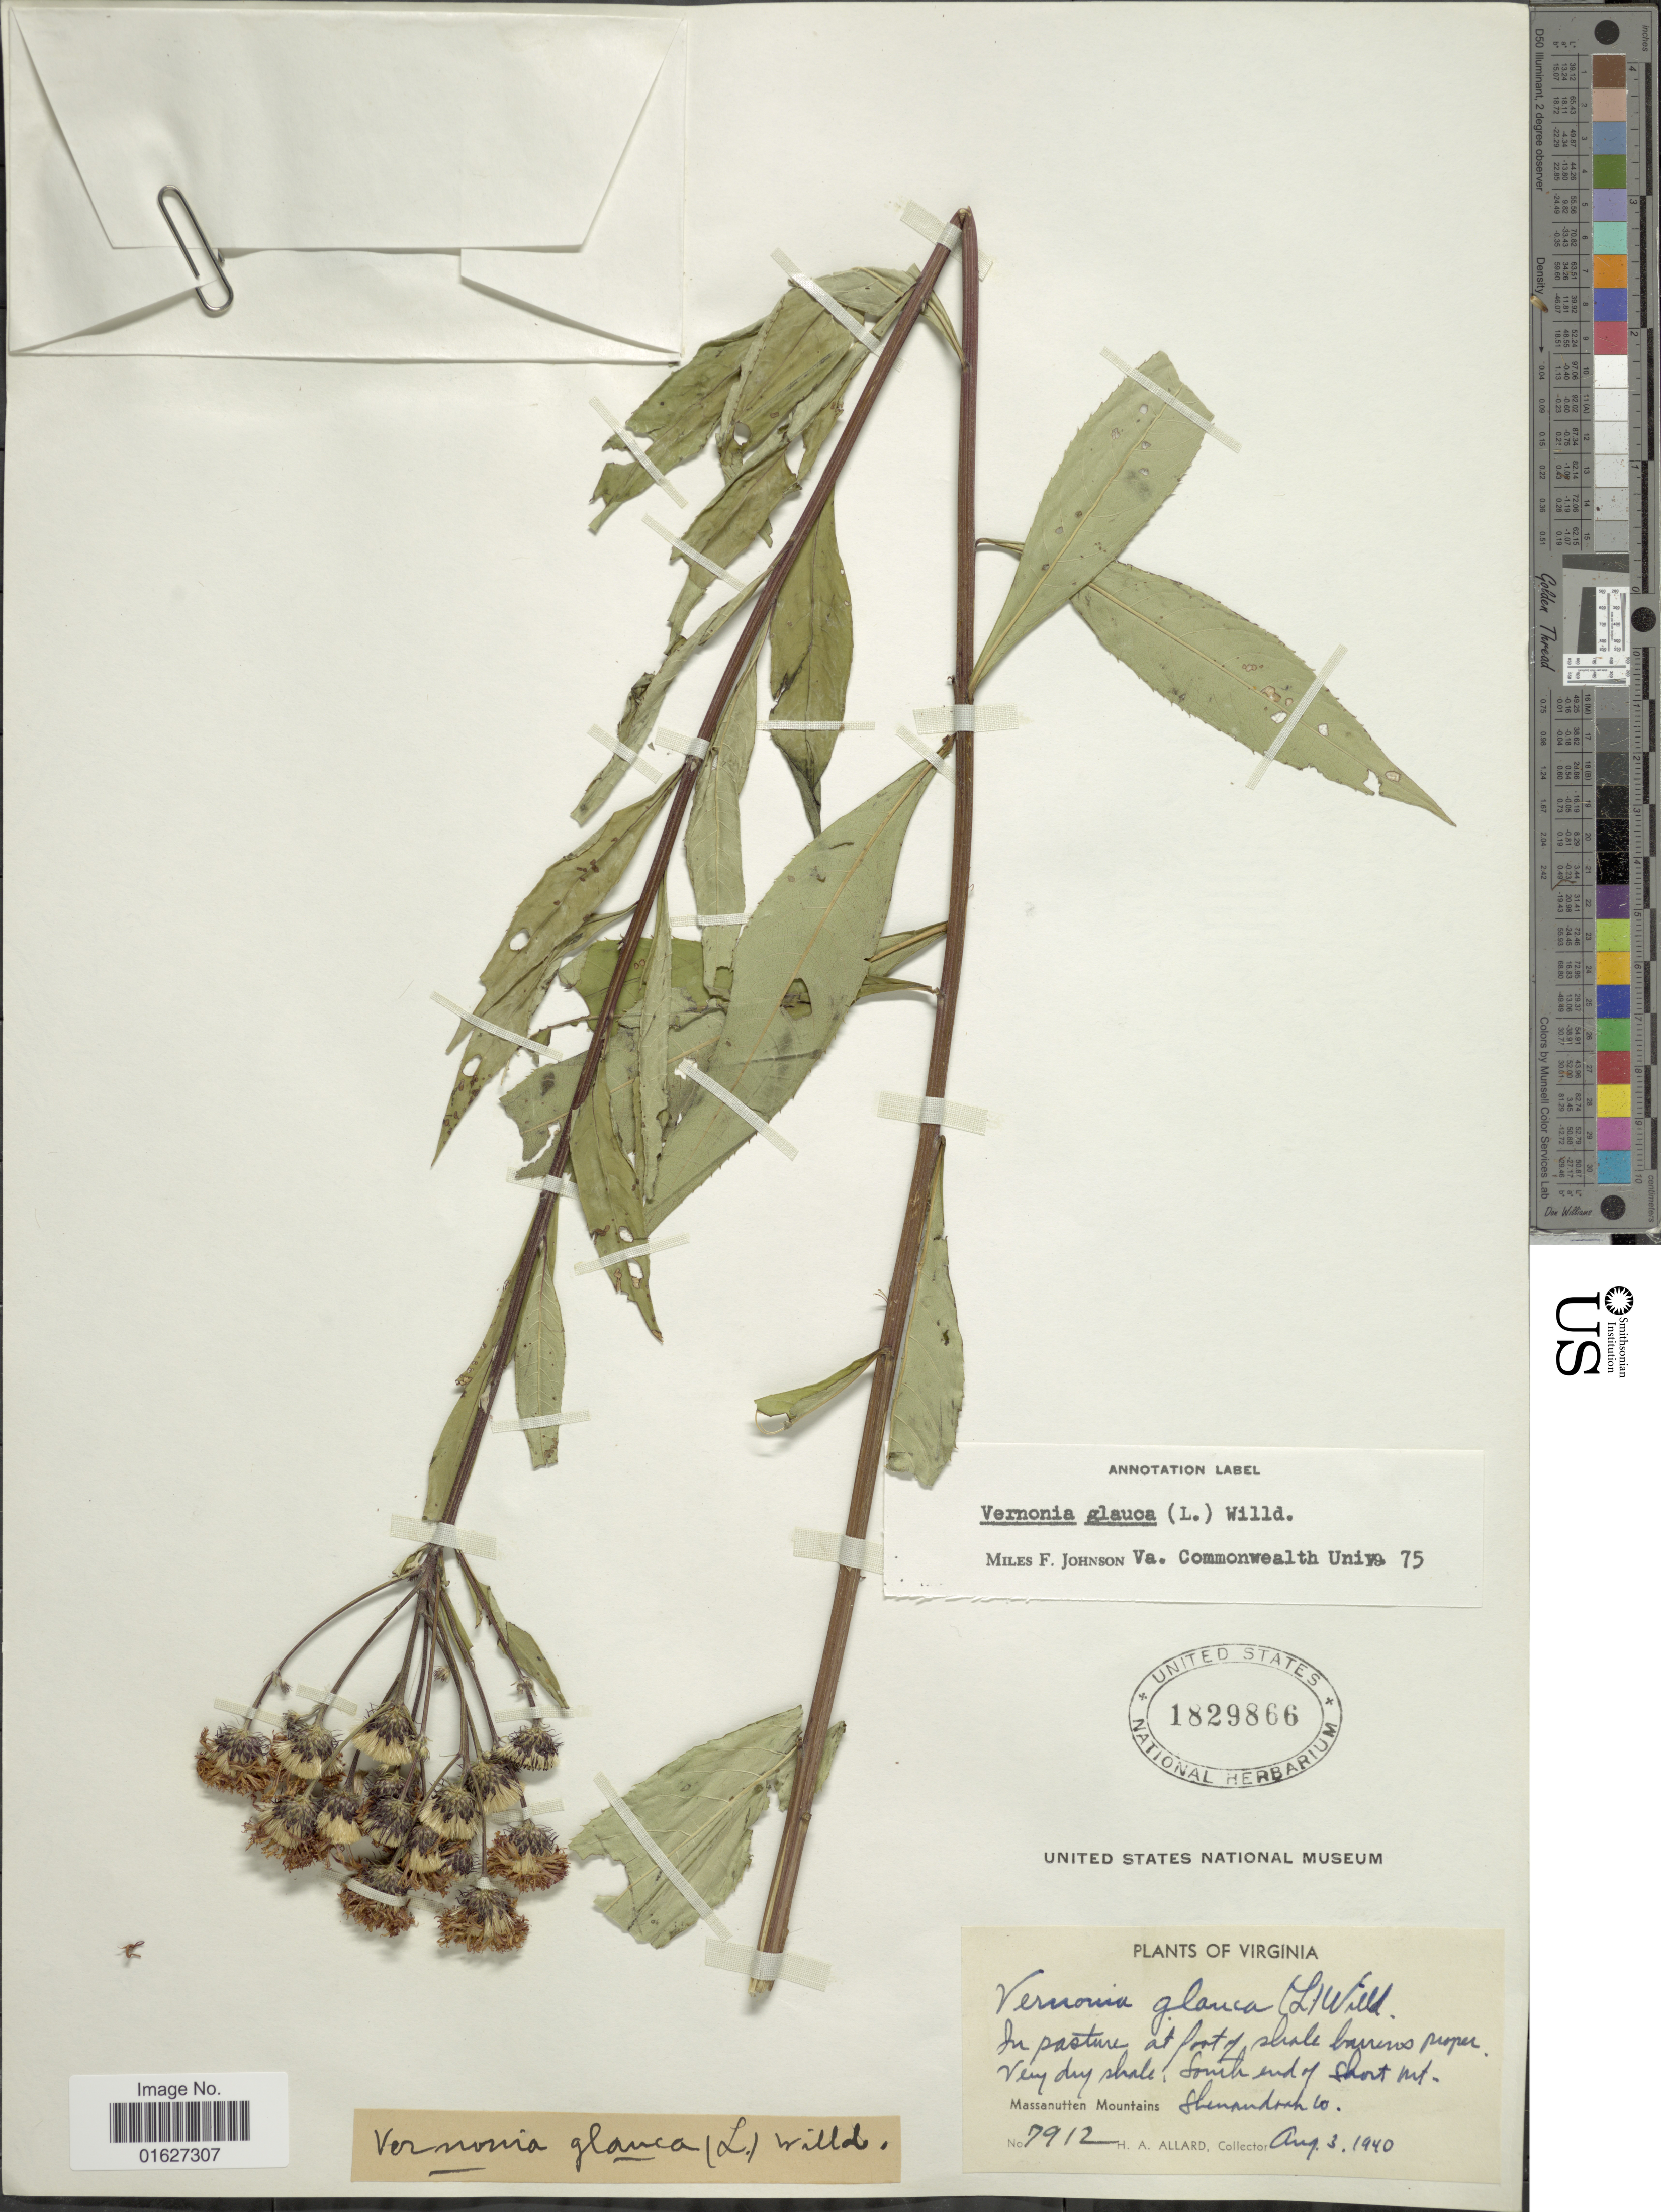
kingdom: Plantae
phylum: Tracheophyta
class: Magnoliopsida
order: Asterales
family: Asteraceae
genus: Vernonia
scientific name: Vernonia glauca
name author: (L.) Willd.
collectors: H. A. Allard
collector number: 7912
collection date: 1940-08-03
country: United States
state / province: Virginia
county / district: Shenandoah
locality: South end of Short Mt. Massanutten Mountains.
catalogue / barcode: US 1829866